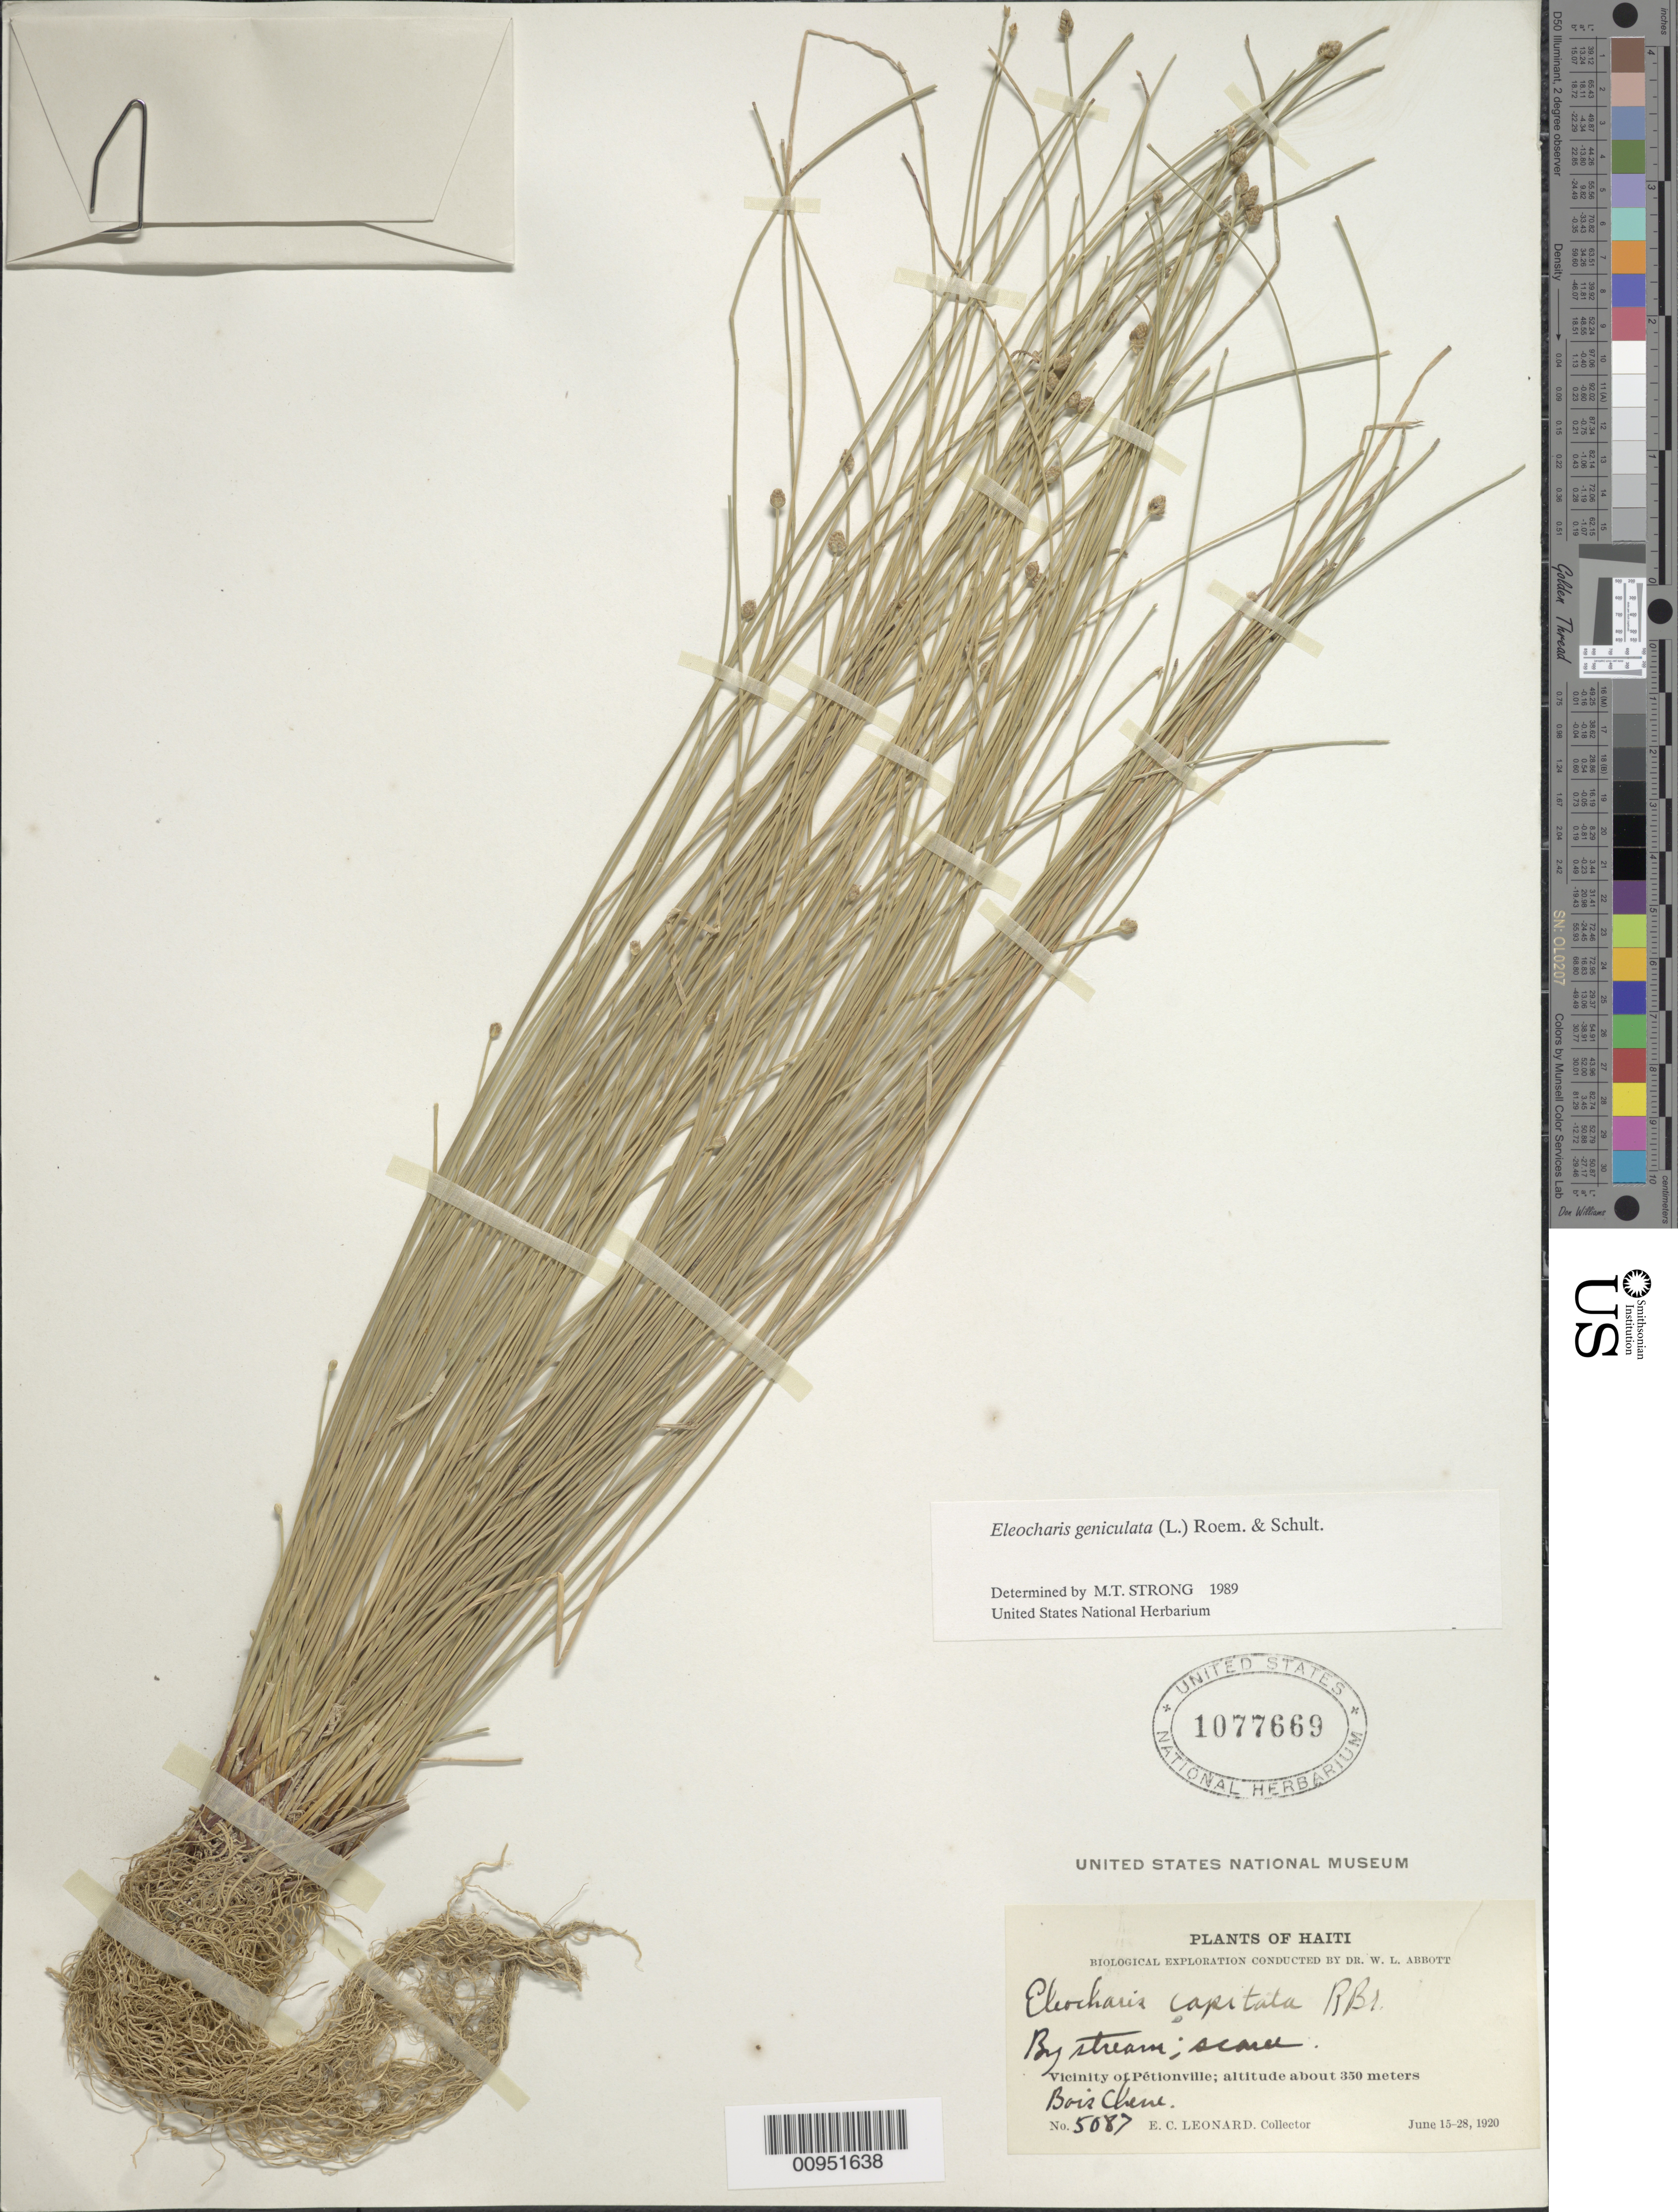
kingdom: Plantae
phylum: Tracheophyta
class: Liliopsida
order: Poales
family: Cyperaceae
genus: Eleocharis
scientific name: Eleocharis geniculata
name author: (L.) Roem. & Schult.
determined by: Strong, M. T., (US), Smithsonian Institution - National Museum of Natural History (UNITED STATES)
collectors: E. C. Leonard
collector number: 5087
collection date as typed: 15 Jun 1920 to 28 Jun 1920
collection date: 1920-06-15/1920-06-28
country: Haiti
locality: Vicinity of Pétionville, Bois "Chene"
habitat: By stream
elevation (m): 350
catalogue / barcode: US 1077669